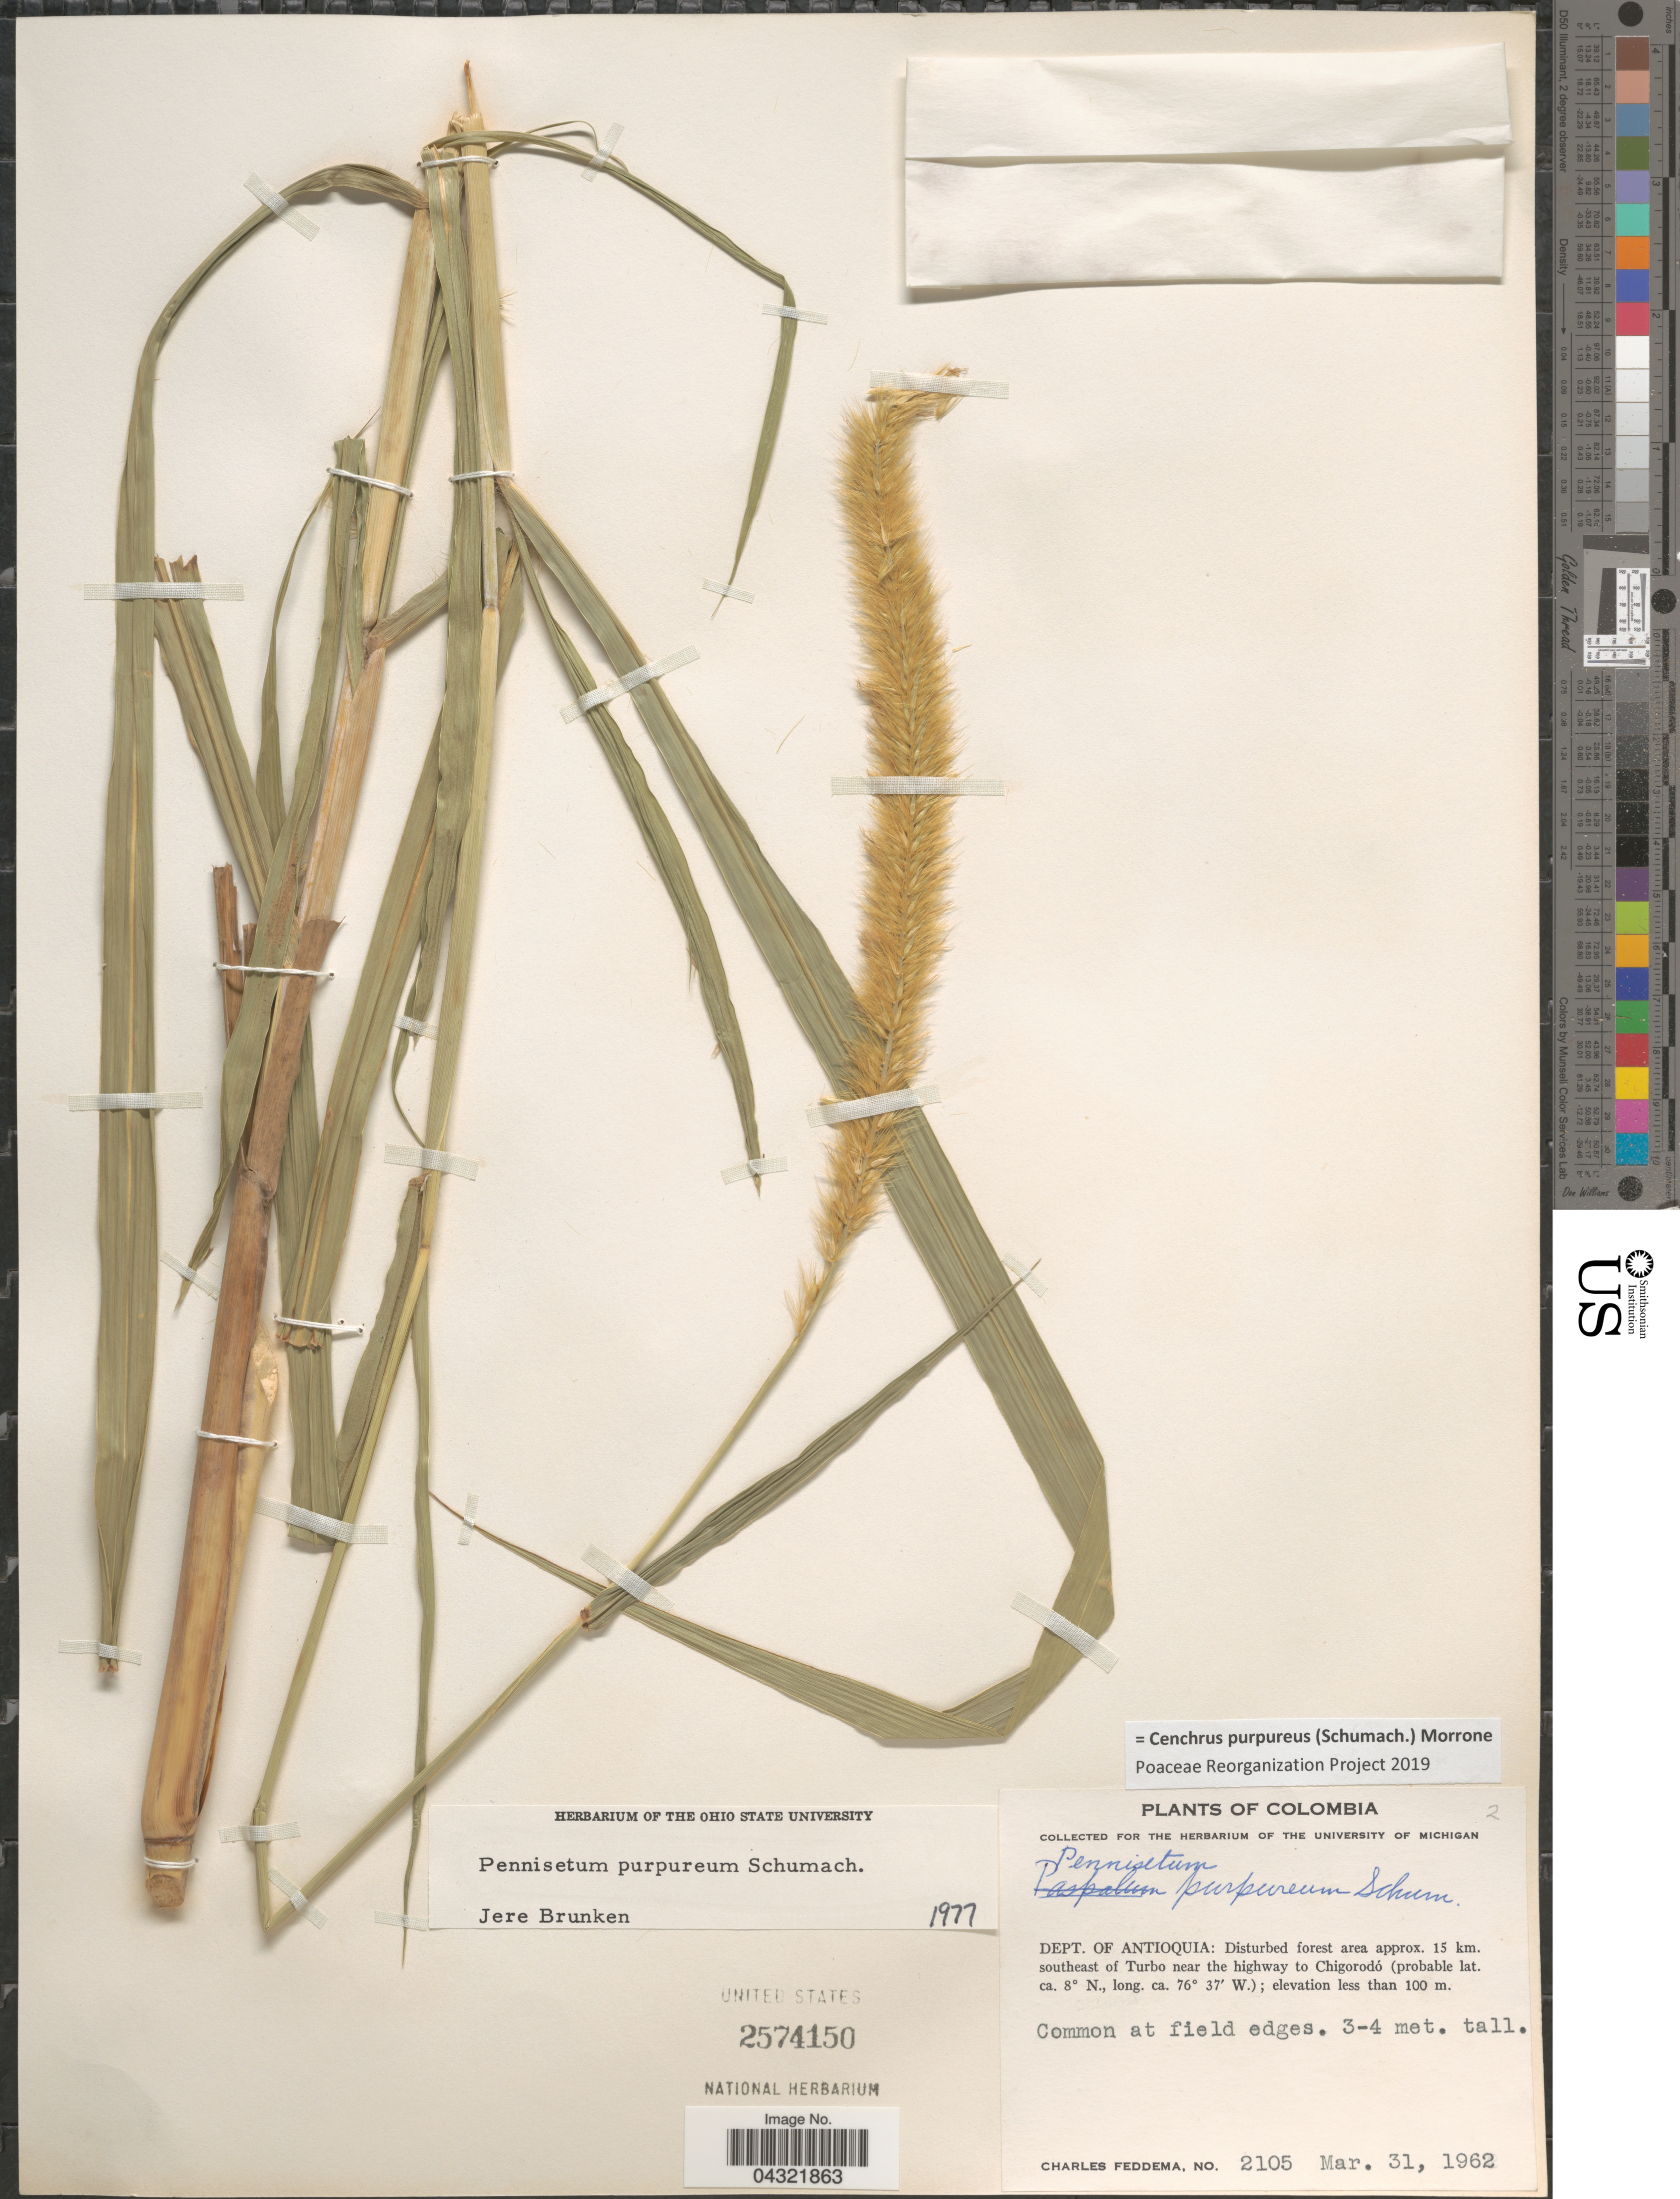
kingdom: Plantae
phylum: Tracheophyta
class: Liliopsida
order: Poales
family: Poaceae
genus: Cenchrus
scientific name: Cenchrus purpureus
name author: (Schumach.) Morrone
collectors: C. Feddema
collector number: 2105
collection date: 1962-03-31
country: Colombia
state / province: Antioquia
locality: Dept. of Antioquia: Disturbed forest area approx. 15 km. southeast of Turbo near the highway to Chigorodó. Common at field edges.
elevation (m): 100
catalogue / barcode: US 2574150